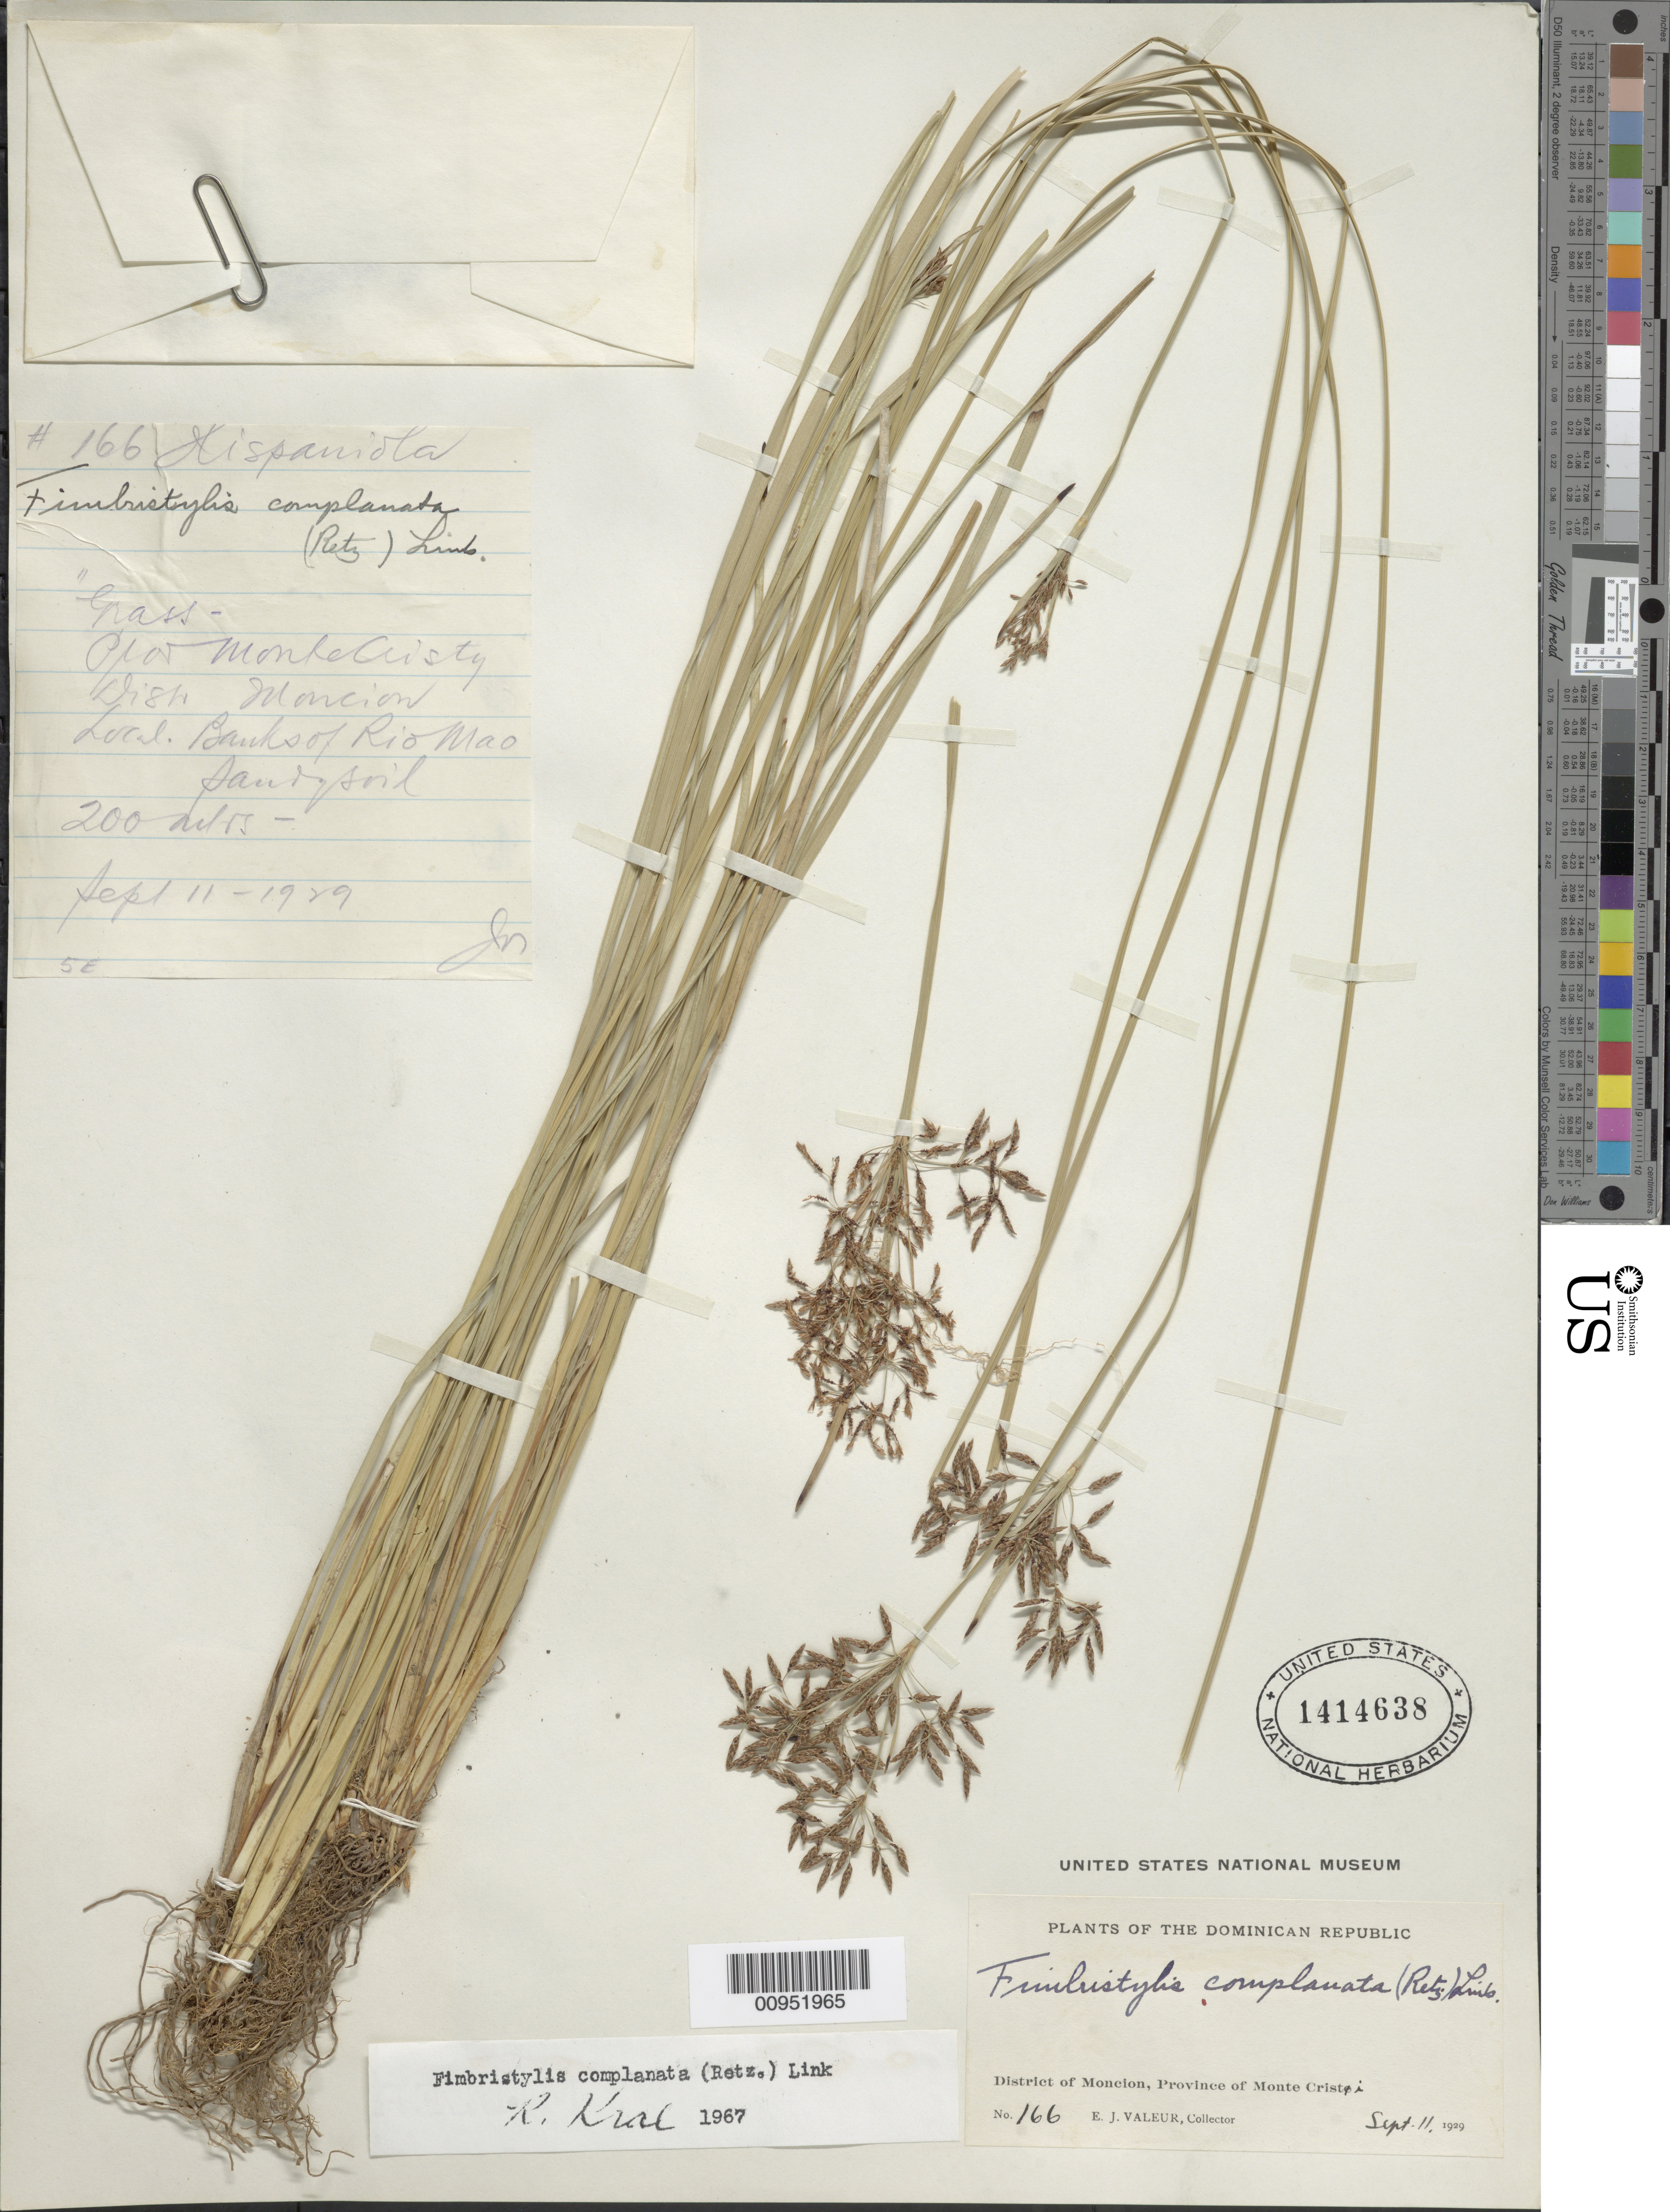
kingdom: Plantae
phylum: Tracheophyta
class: Liliopsida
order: Poales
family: Cyperaceae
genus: Fimbristylis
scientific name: Fimbristylis complanata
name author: (Retz.) Link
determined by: Kral, Robert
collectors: E. Valeur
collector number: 166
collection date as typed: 11 Sep 1929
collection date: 1929-09-11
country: Dominican Republic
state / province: Monte Cristi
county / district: Monción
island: Hispaniola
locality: Banks of River Mao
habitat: Sandy soil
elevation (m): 200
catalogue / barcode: US 1414638